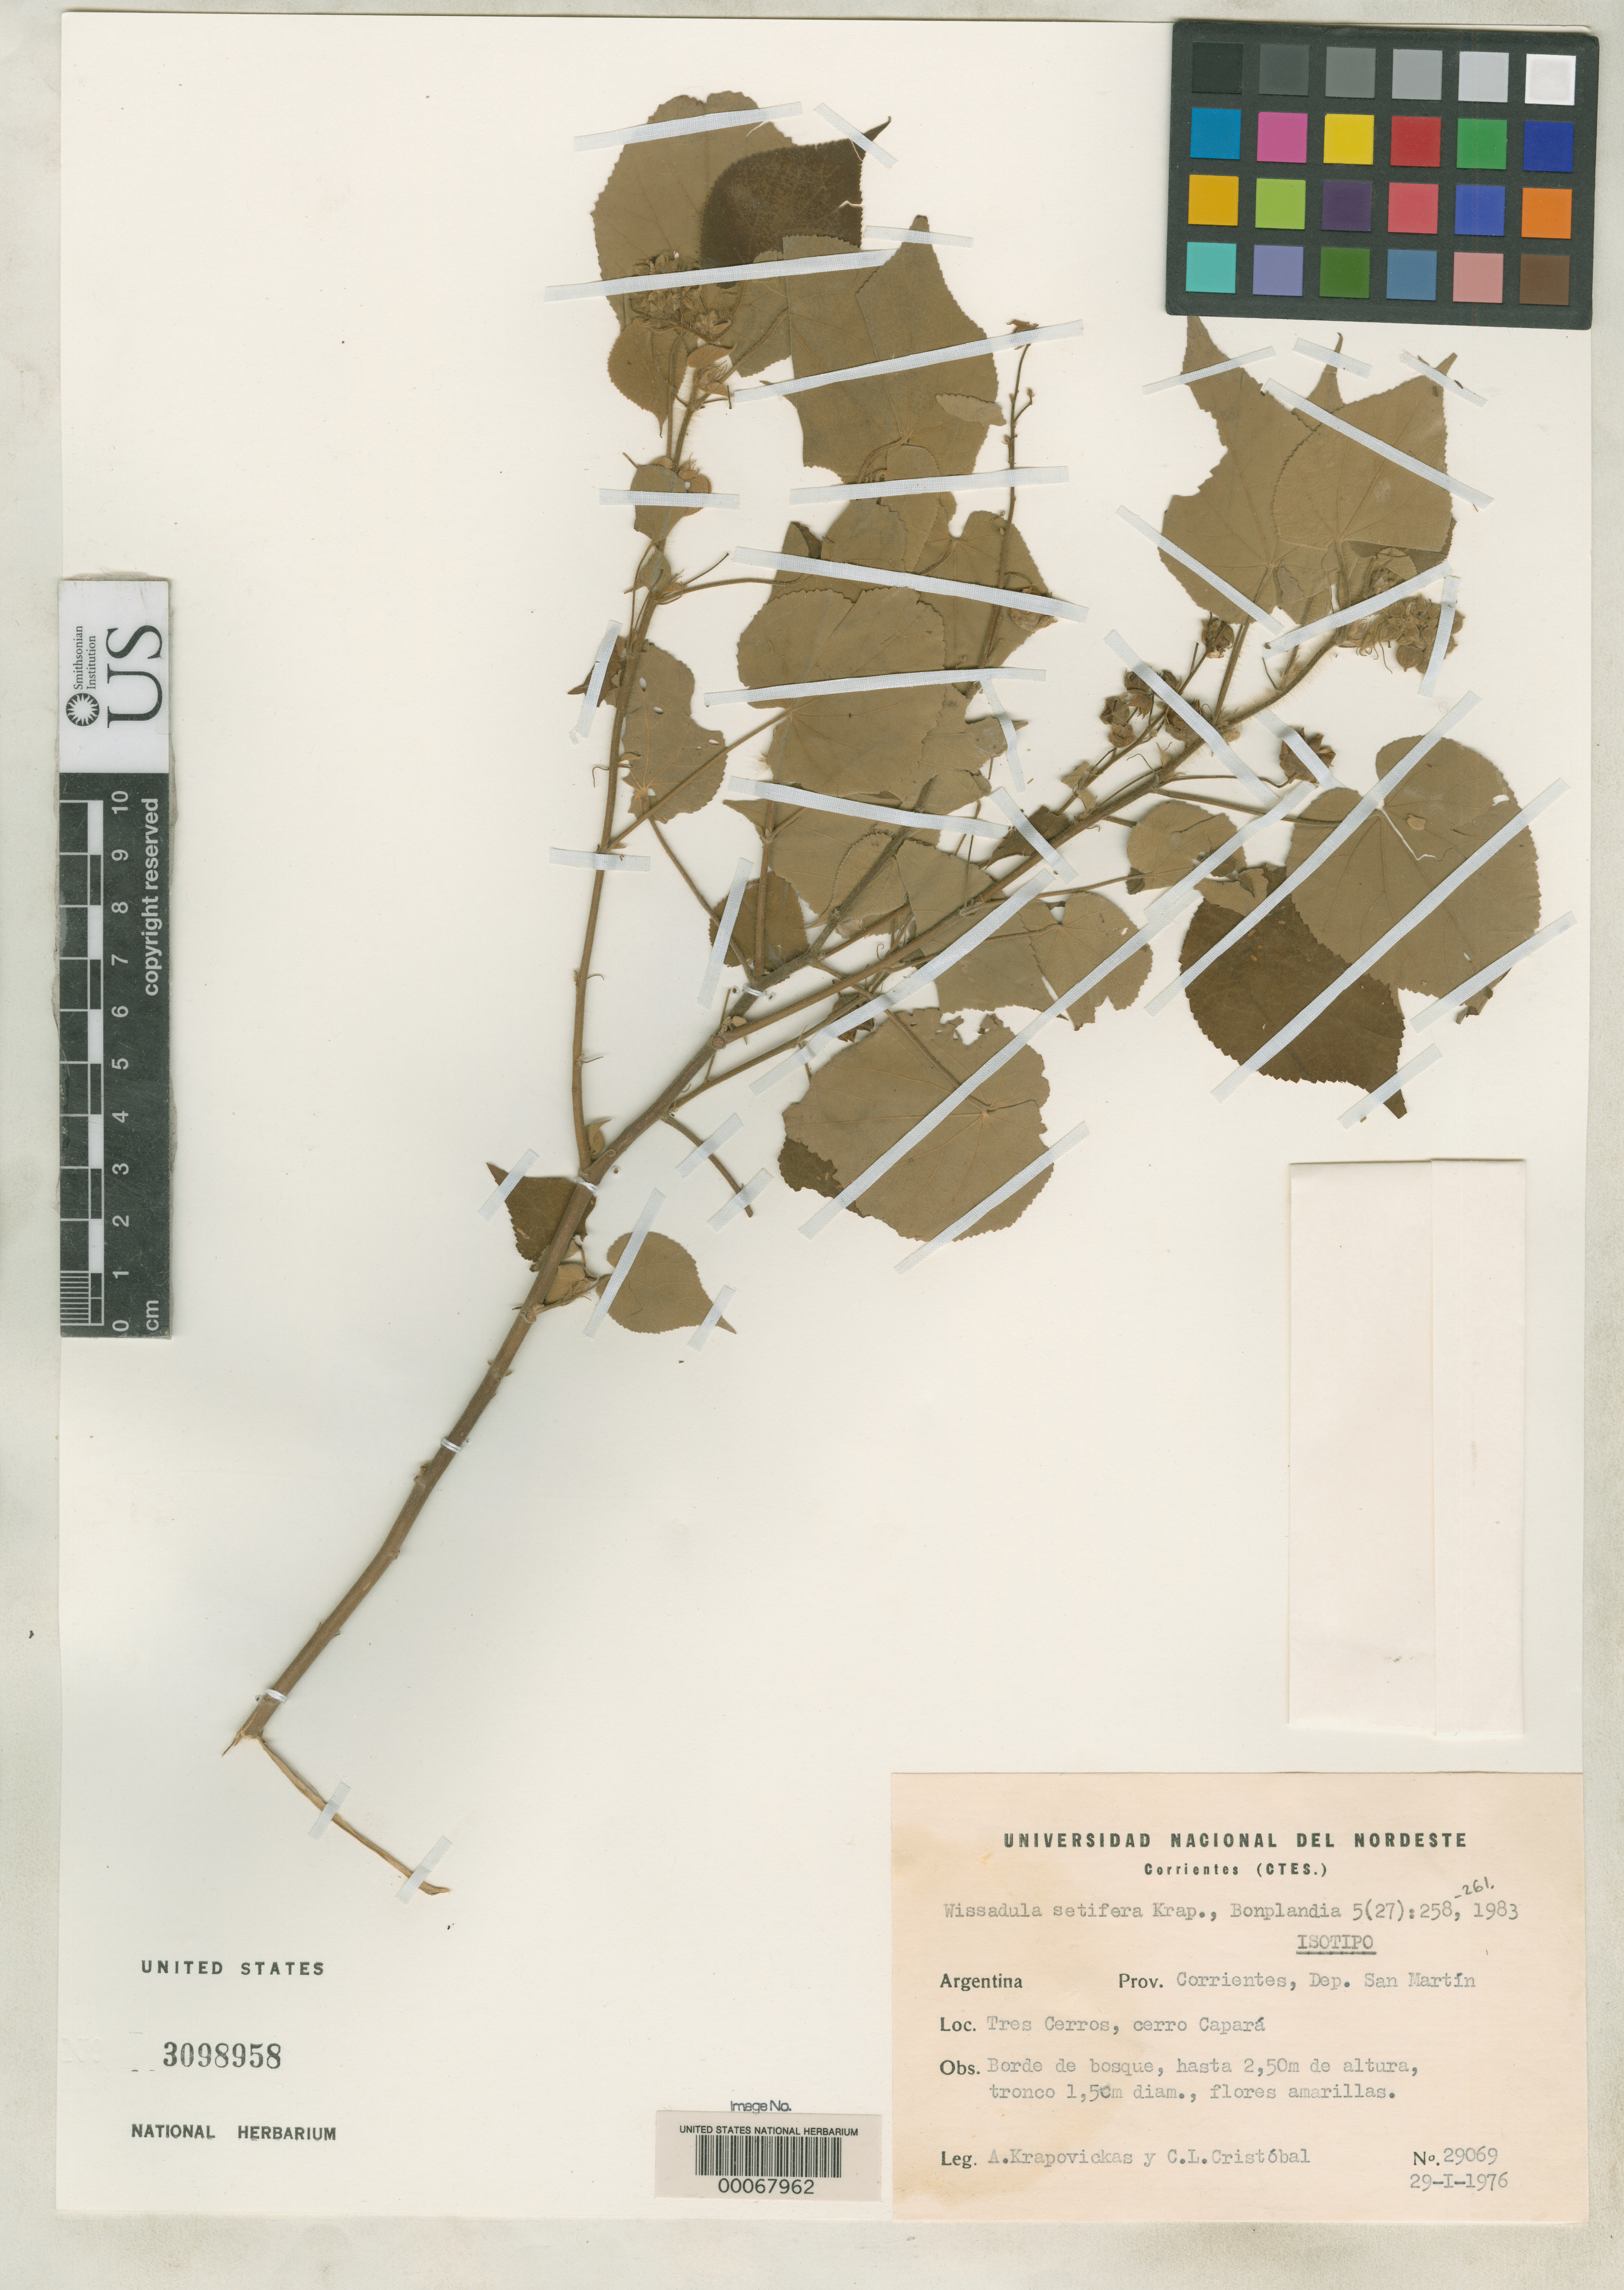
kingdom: Plantae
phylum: Tracheophyta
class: Magnoliopsida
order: Malvales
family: Malvaceae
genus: Wissadula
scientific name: Wissadula setifera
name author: Krapov.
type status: Isotype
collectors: A. Krapovickas & C. L. Cristóbal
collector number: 29069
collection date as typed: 29 Jan 1976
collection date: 1976-01-29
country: Argentina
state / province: Corrientes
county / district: San Martin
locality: Tres Cerros, Cerro Capara.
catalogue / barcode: US 3098958